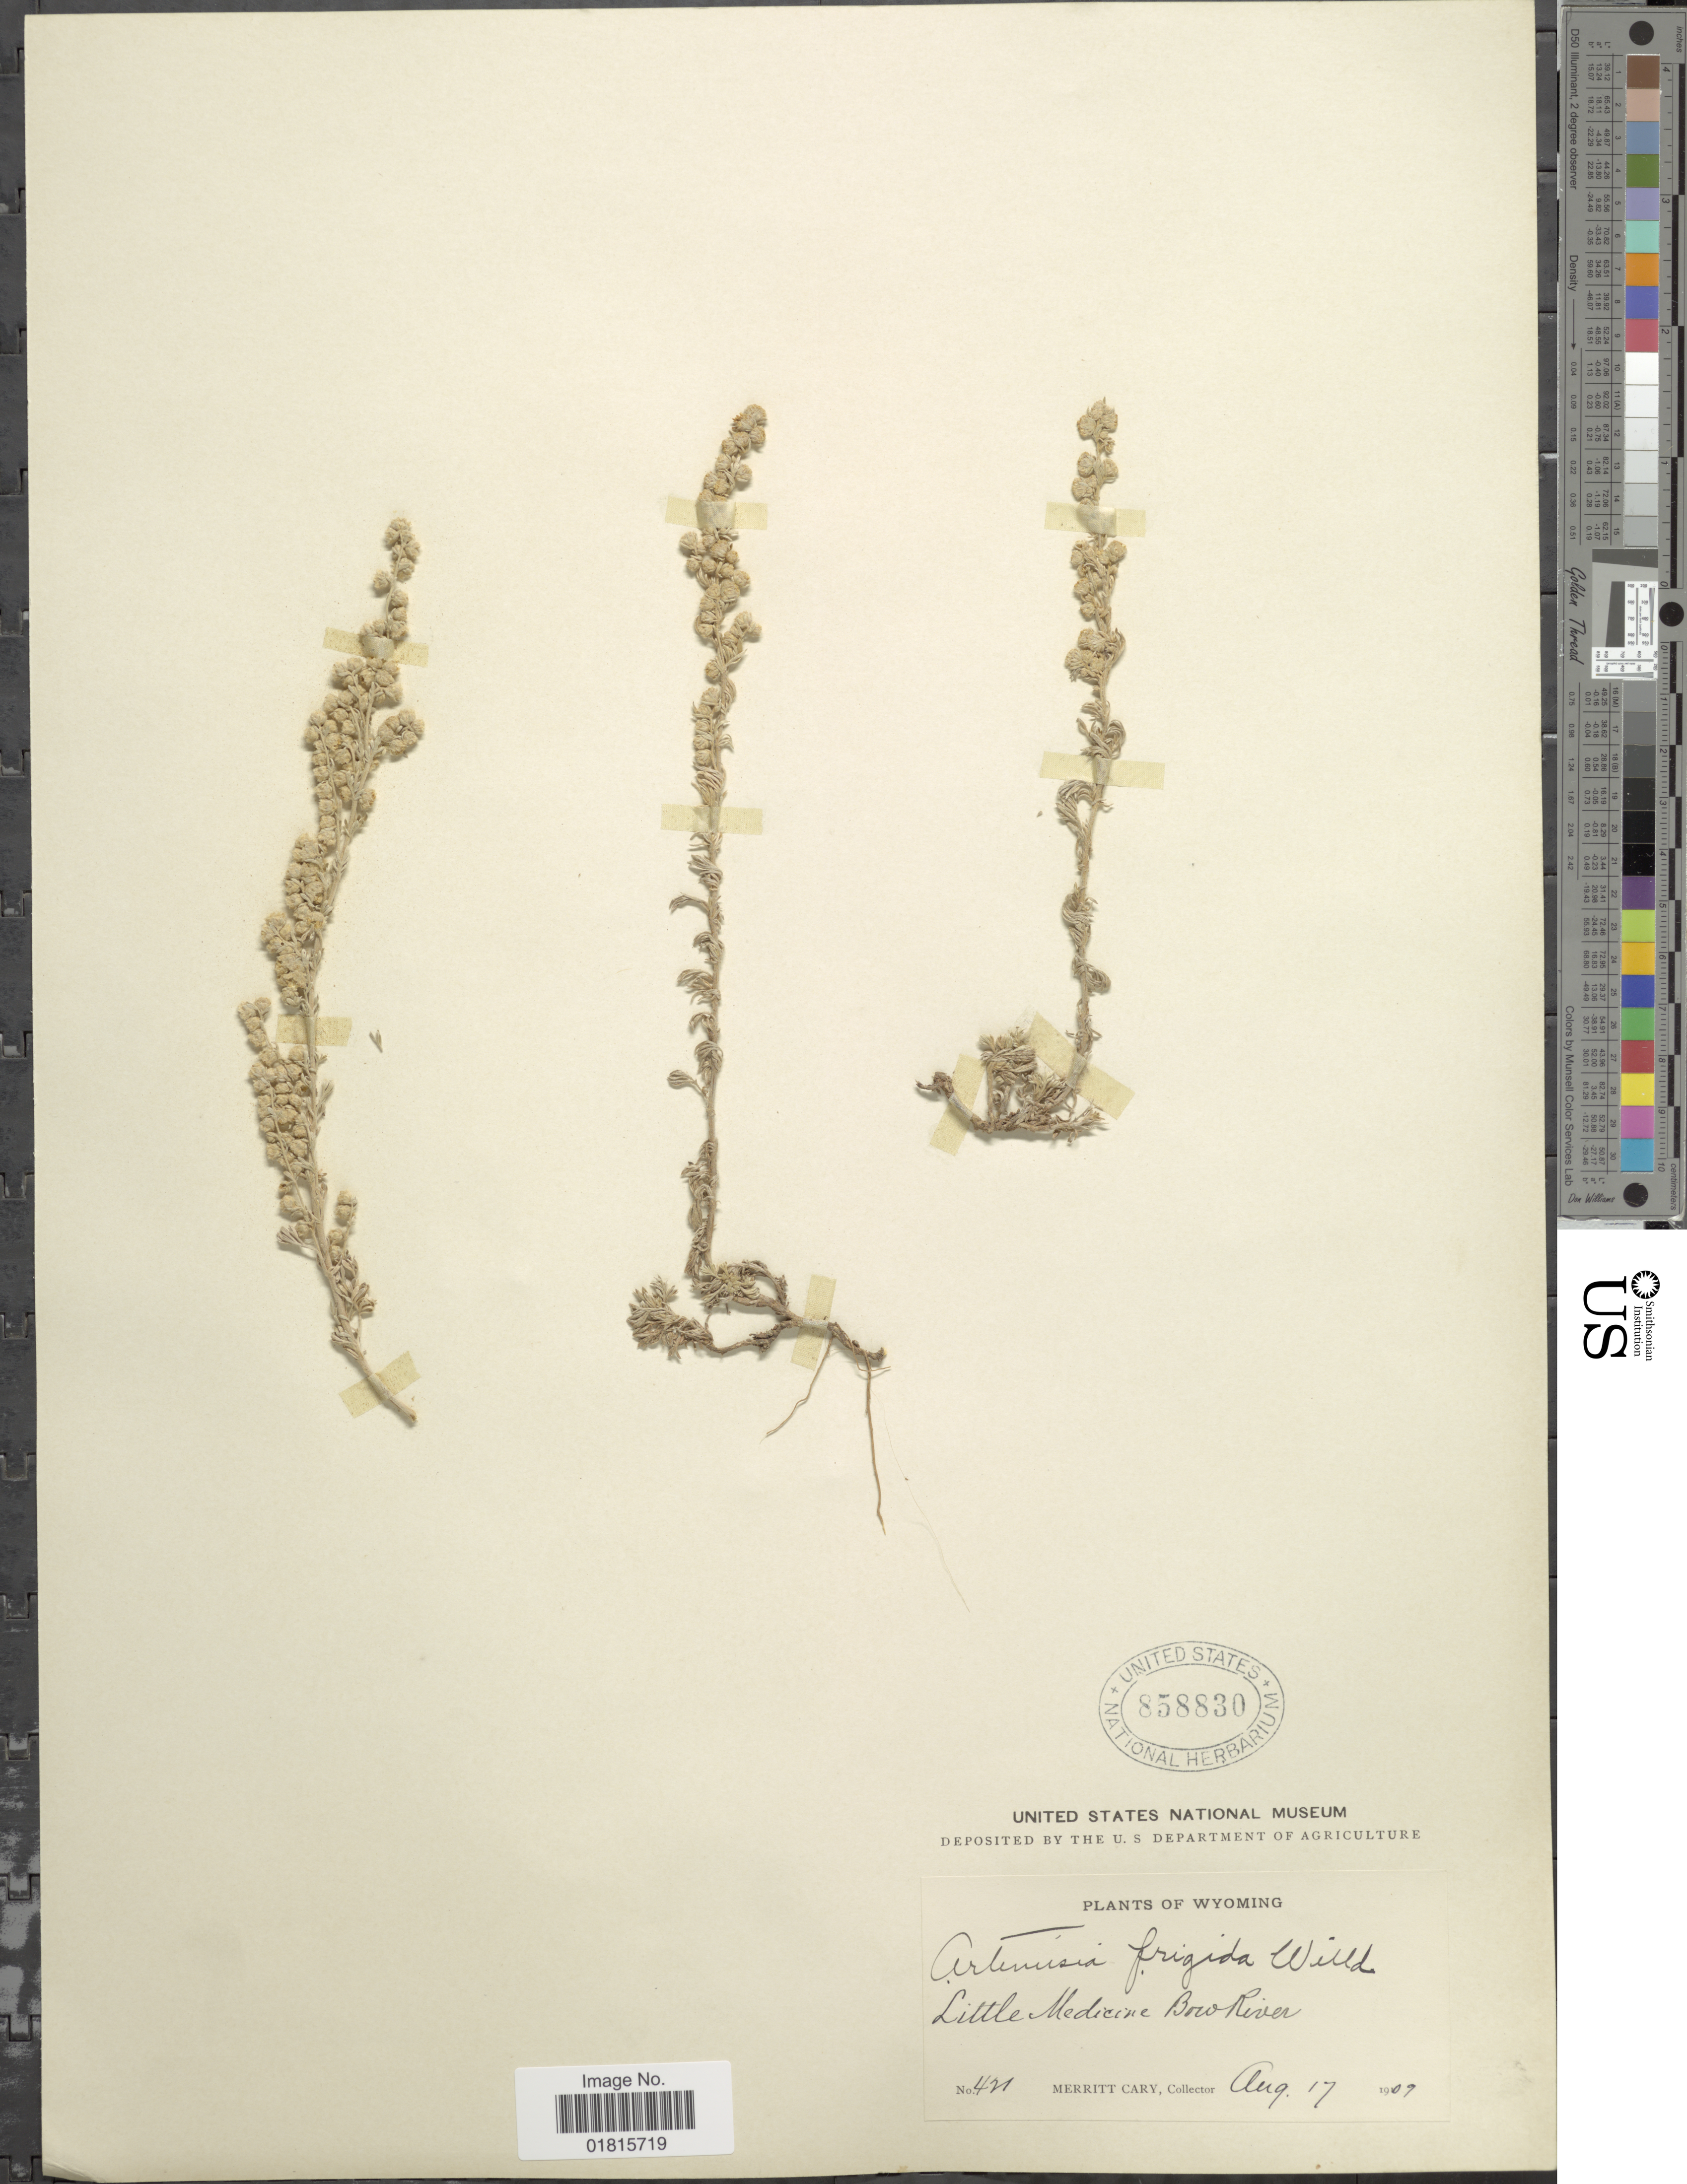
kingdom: Plantae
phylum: Tracheophyta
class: Magnoliopsida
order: Asterales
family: Asteraceae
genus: Artemisia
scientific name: Artemisia frigida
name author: Willd.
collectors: M. Cary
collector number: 421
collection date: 1909-08-17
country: United States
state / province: Wyoming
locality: Little Medicine Bow River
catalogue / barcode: US 858830